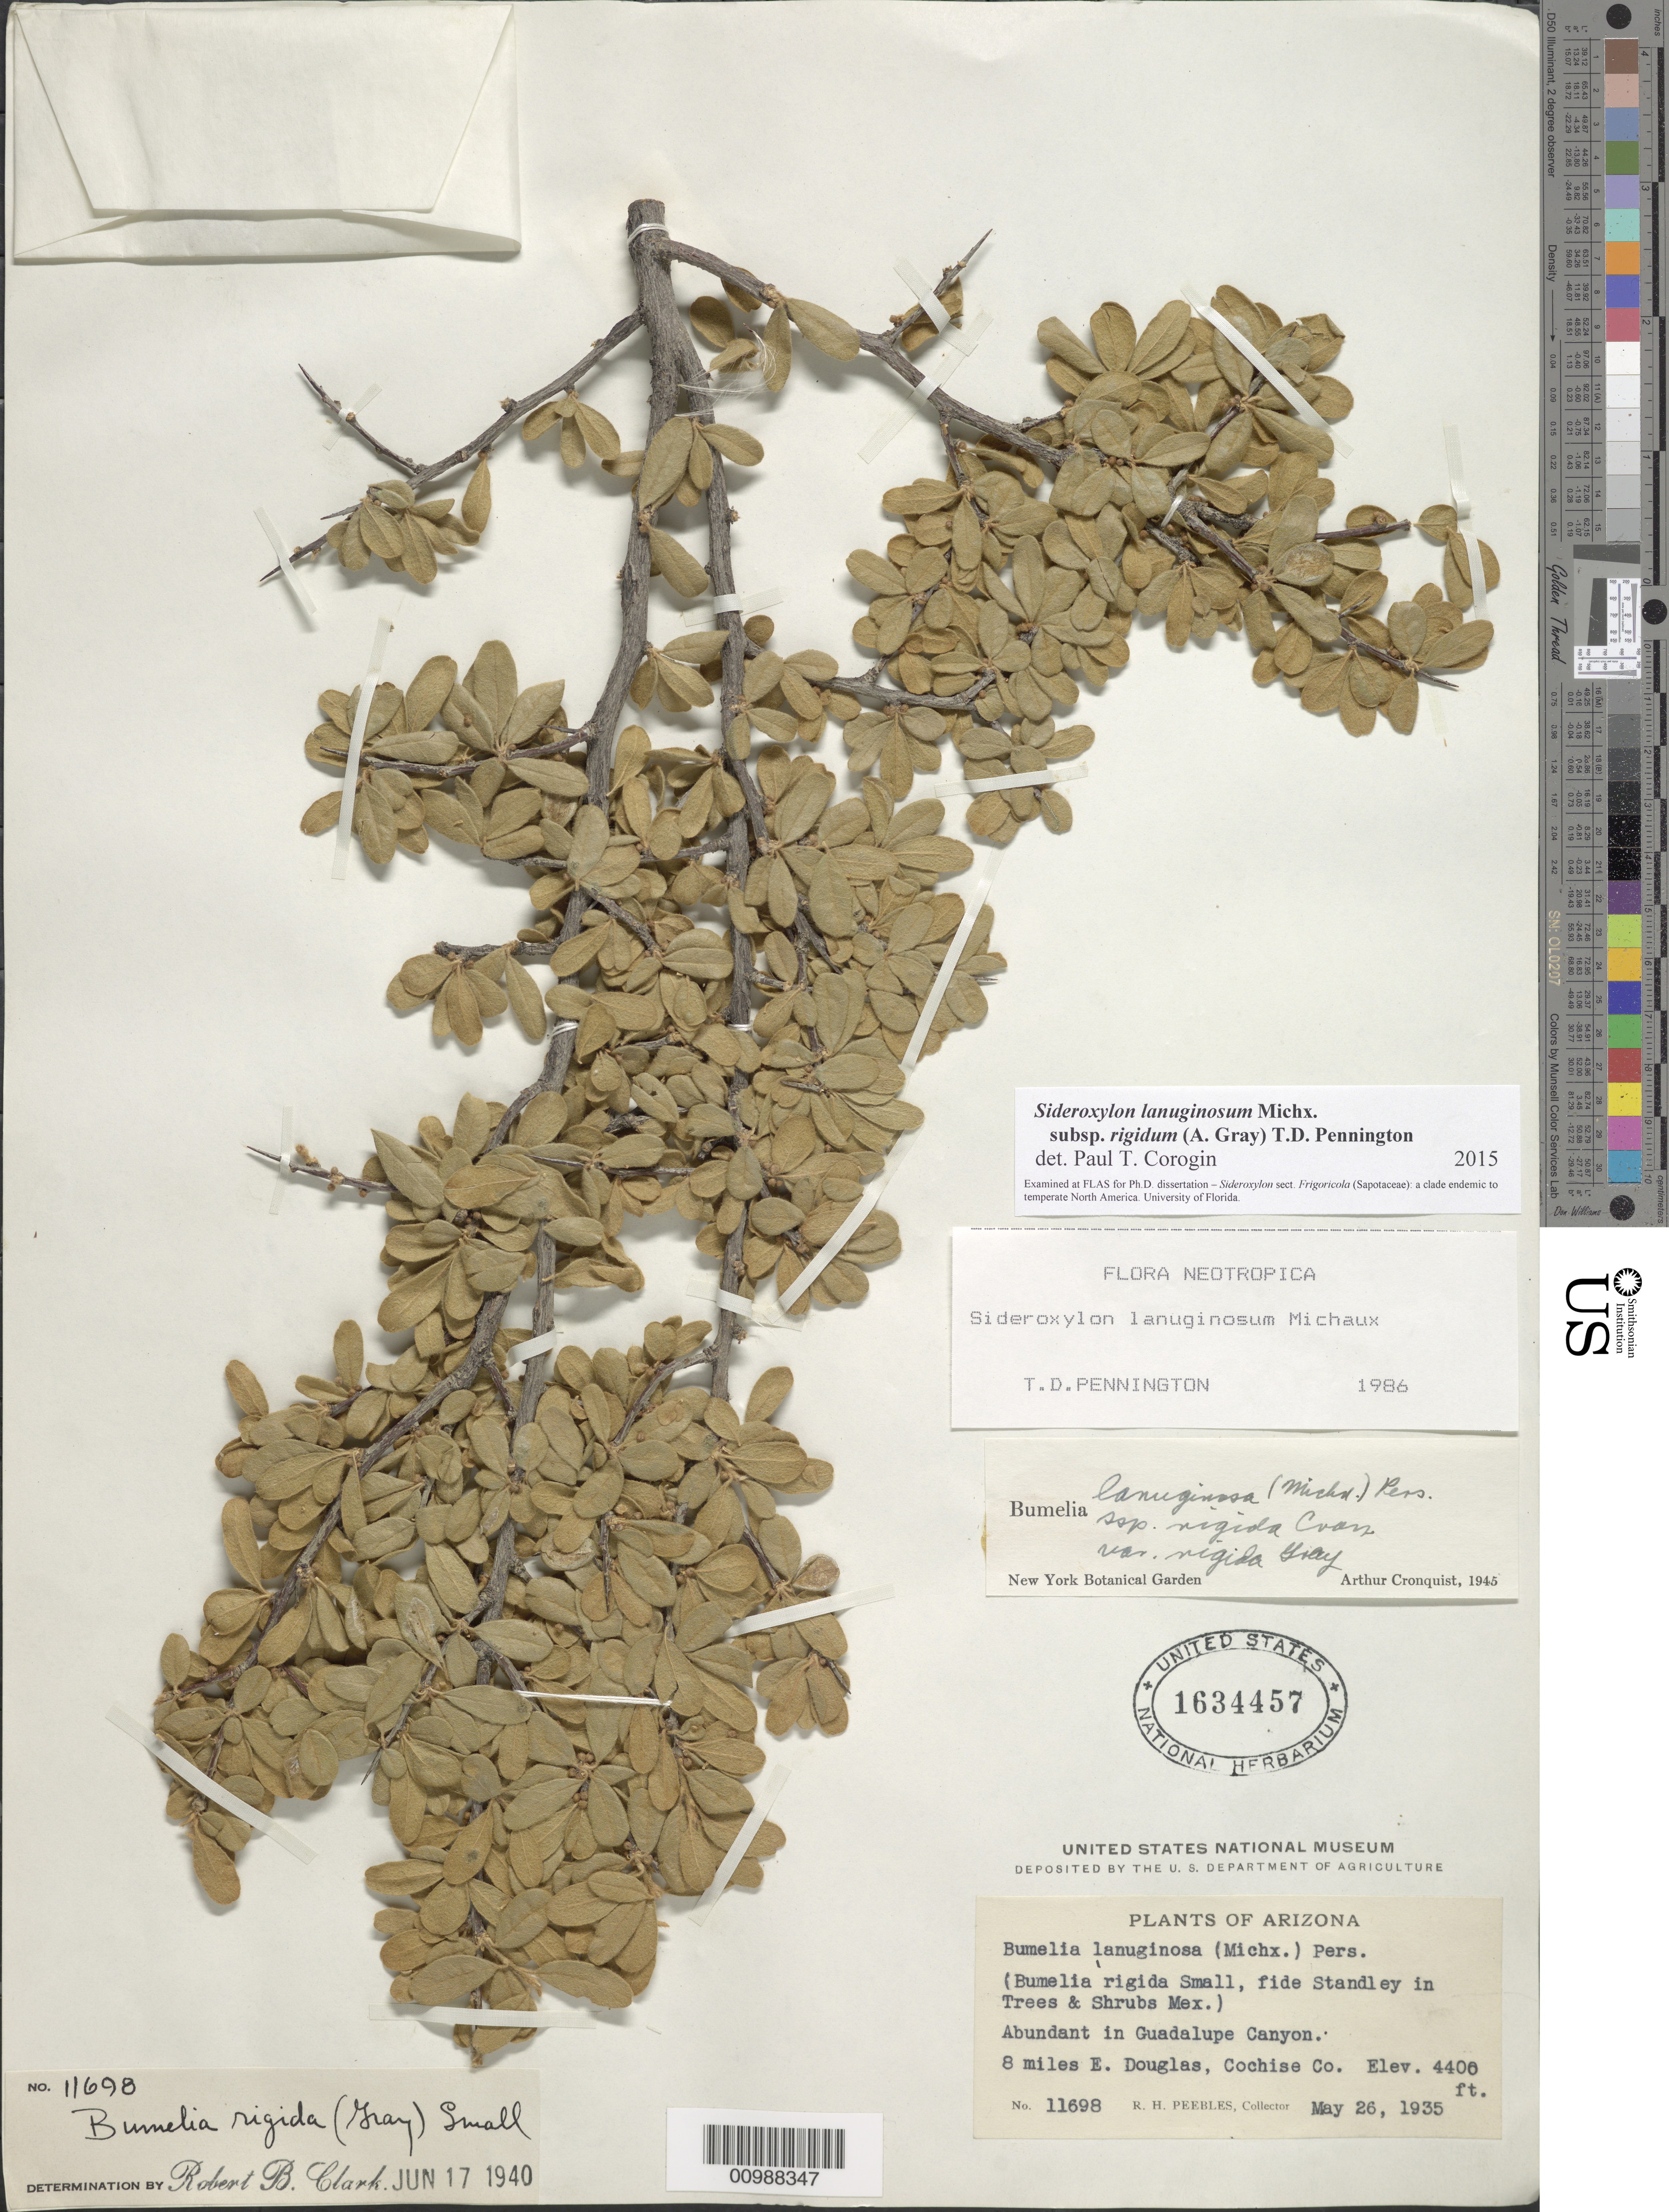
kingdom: Plantae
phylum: Tracheophyta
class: Magnoliopsida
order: Ericales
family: Sapotaceae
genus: Bumelia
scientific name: Bumelia lanuginosa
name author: (Michx.) Pers.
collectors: R. H. Peebles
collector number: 11698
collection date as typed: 26 May 1935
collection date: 1935-05-26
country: United States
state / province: Arizona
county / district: Cochise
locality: Abundant in Guadalupe Canyon; 8 miles E Douglas.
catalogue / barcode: US 1634457